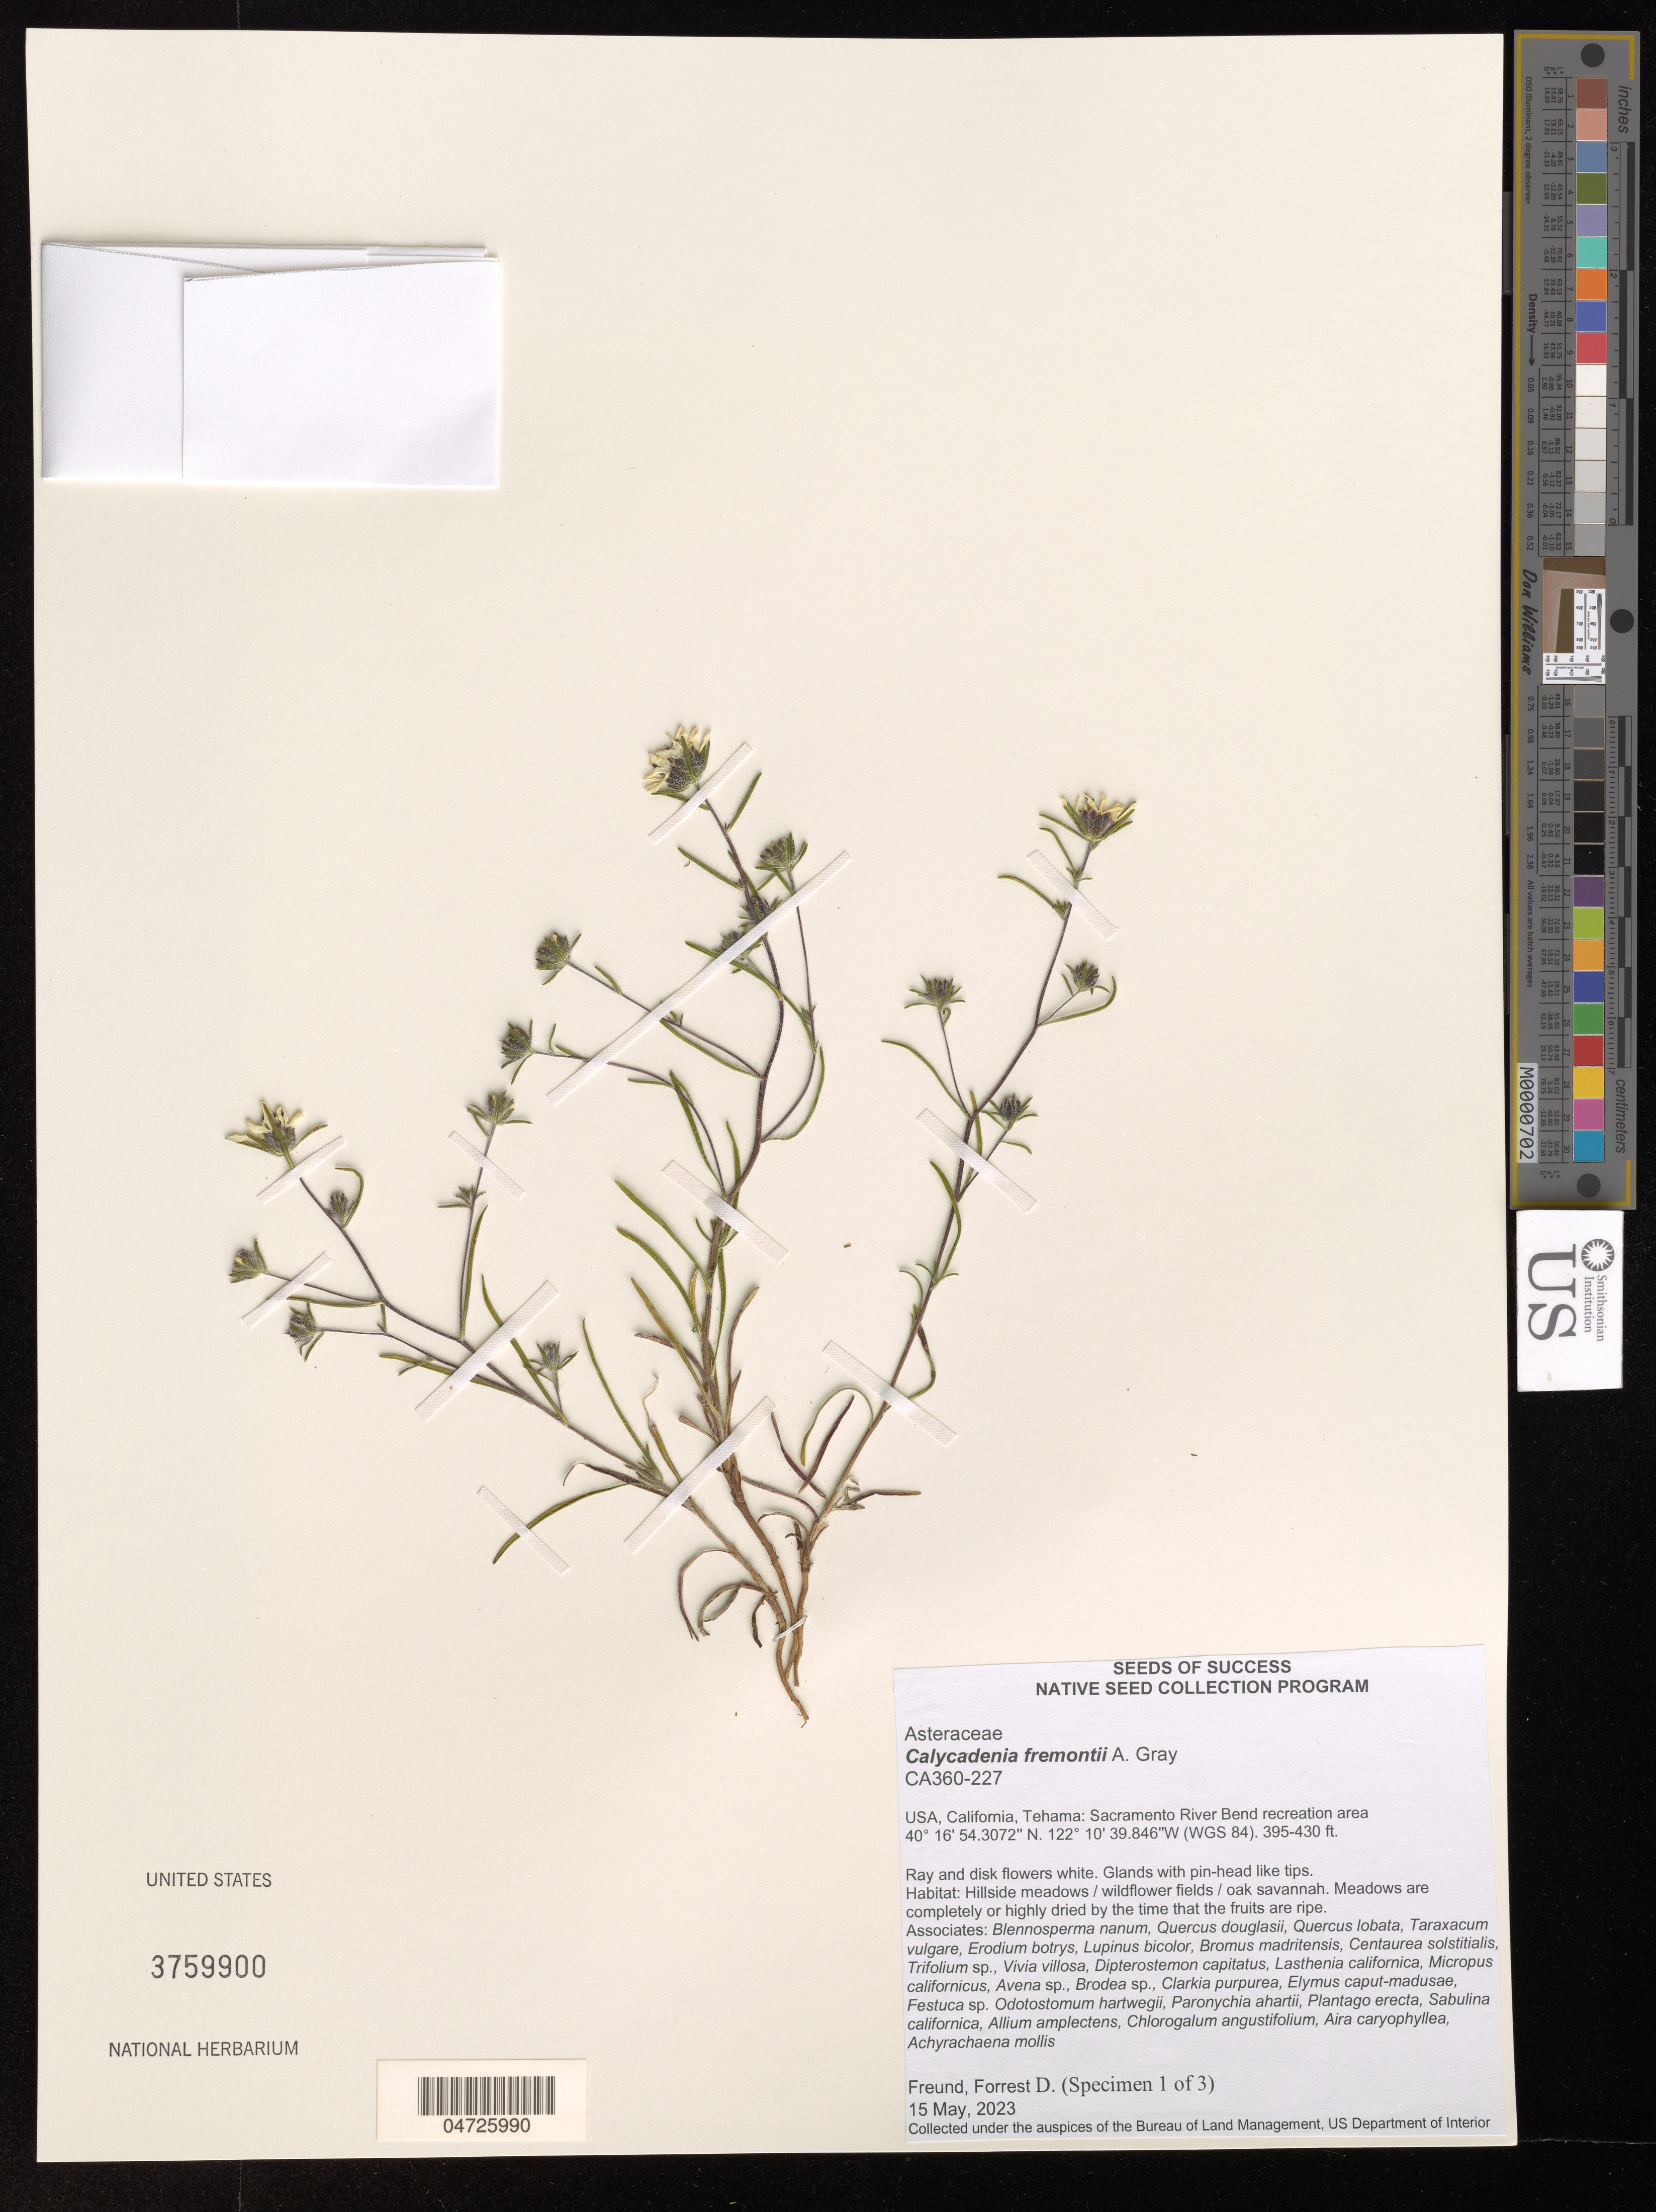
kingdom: Plantae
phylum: Tracheophyta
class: Magnoliopsida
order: Asterales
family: Asteraceae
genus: Calycadenia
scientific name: Calycadenia fremontii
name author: A. Gray in Emory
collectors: F. Freund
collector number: CA360-227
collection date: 2023-05-15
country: United States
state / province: California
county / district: Tehama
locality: Tehama: Sacramento River Bend recreation area. (WGS 84).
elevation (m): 120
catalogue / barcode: US 3759900